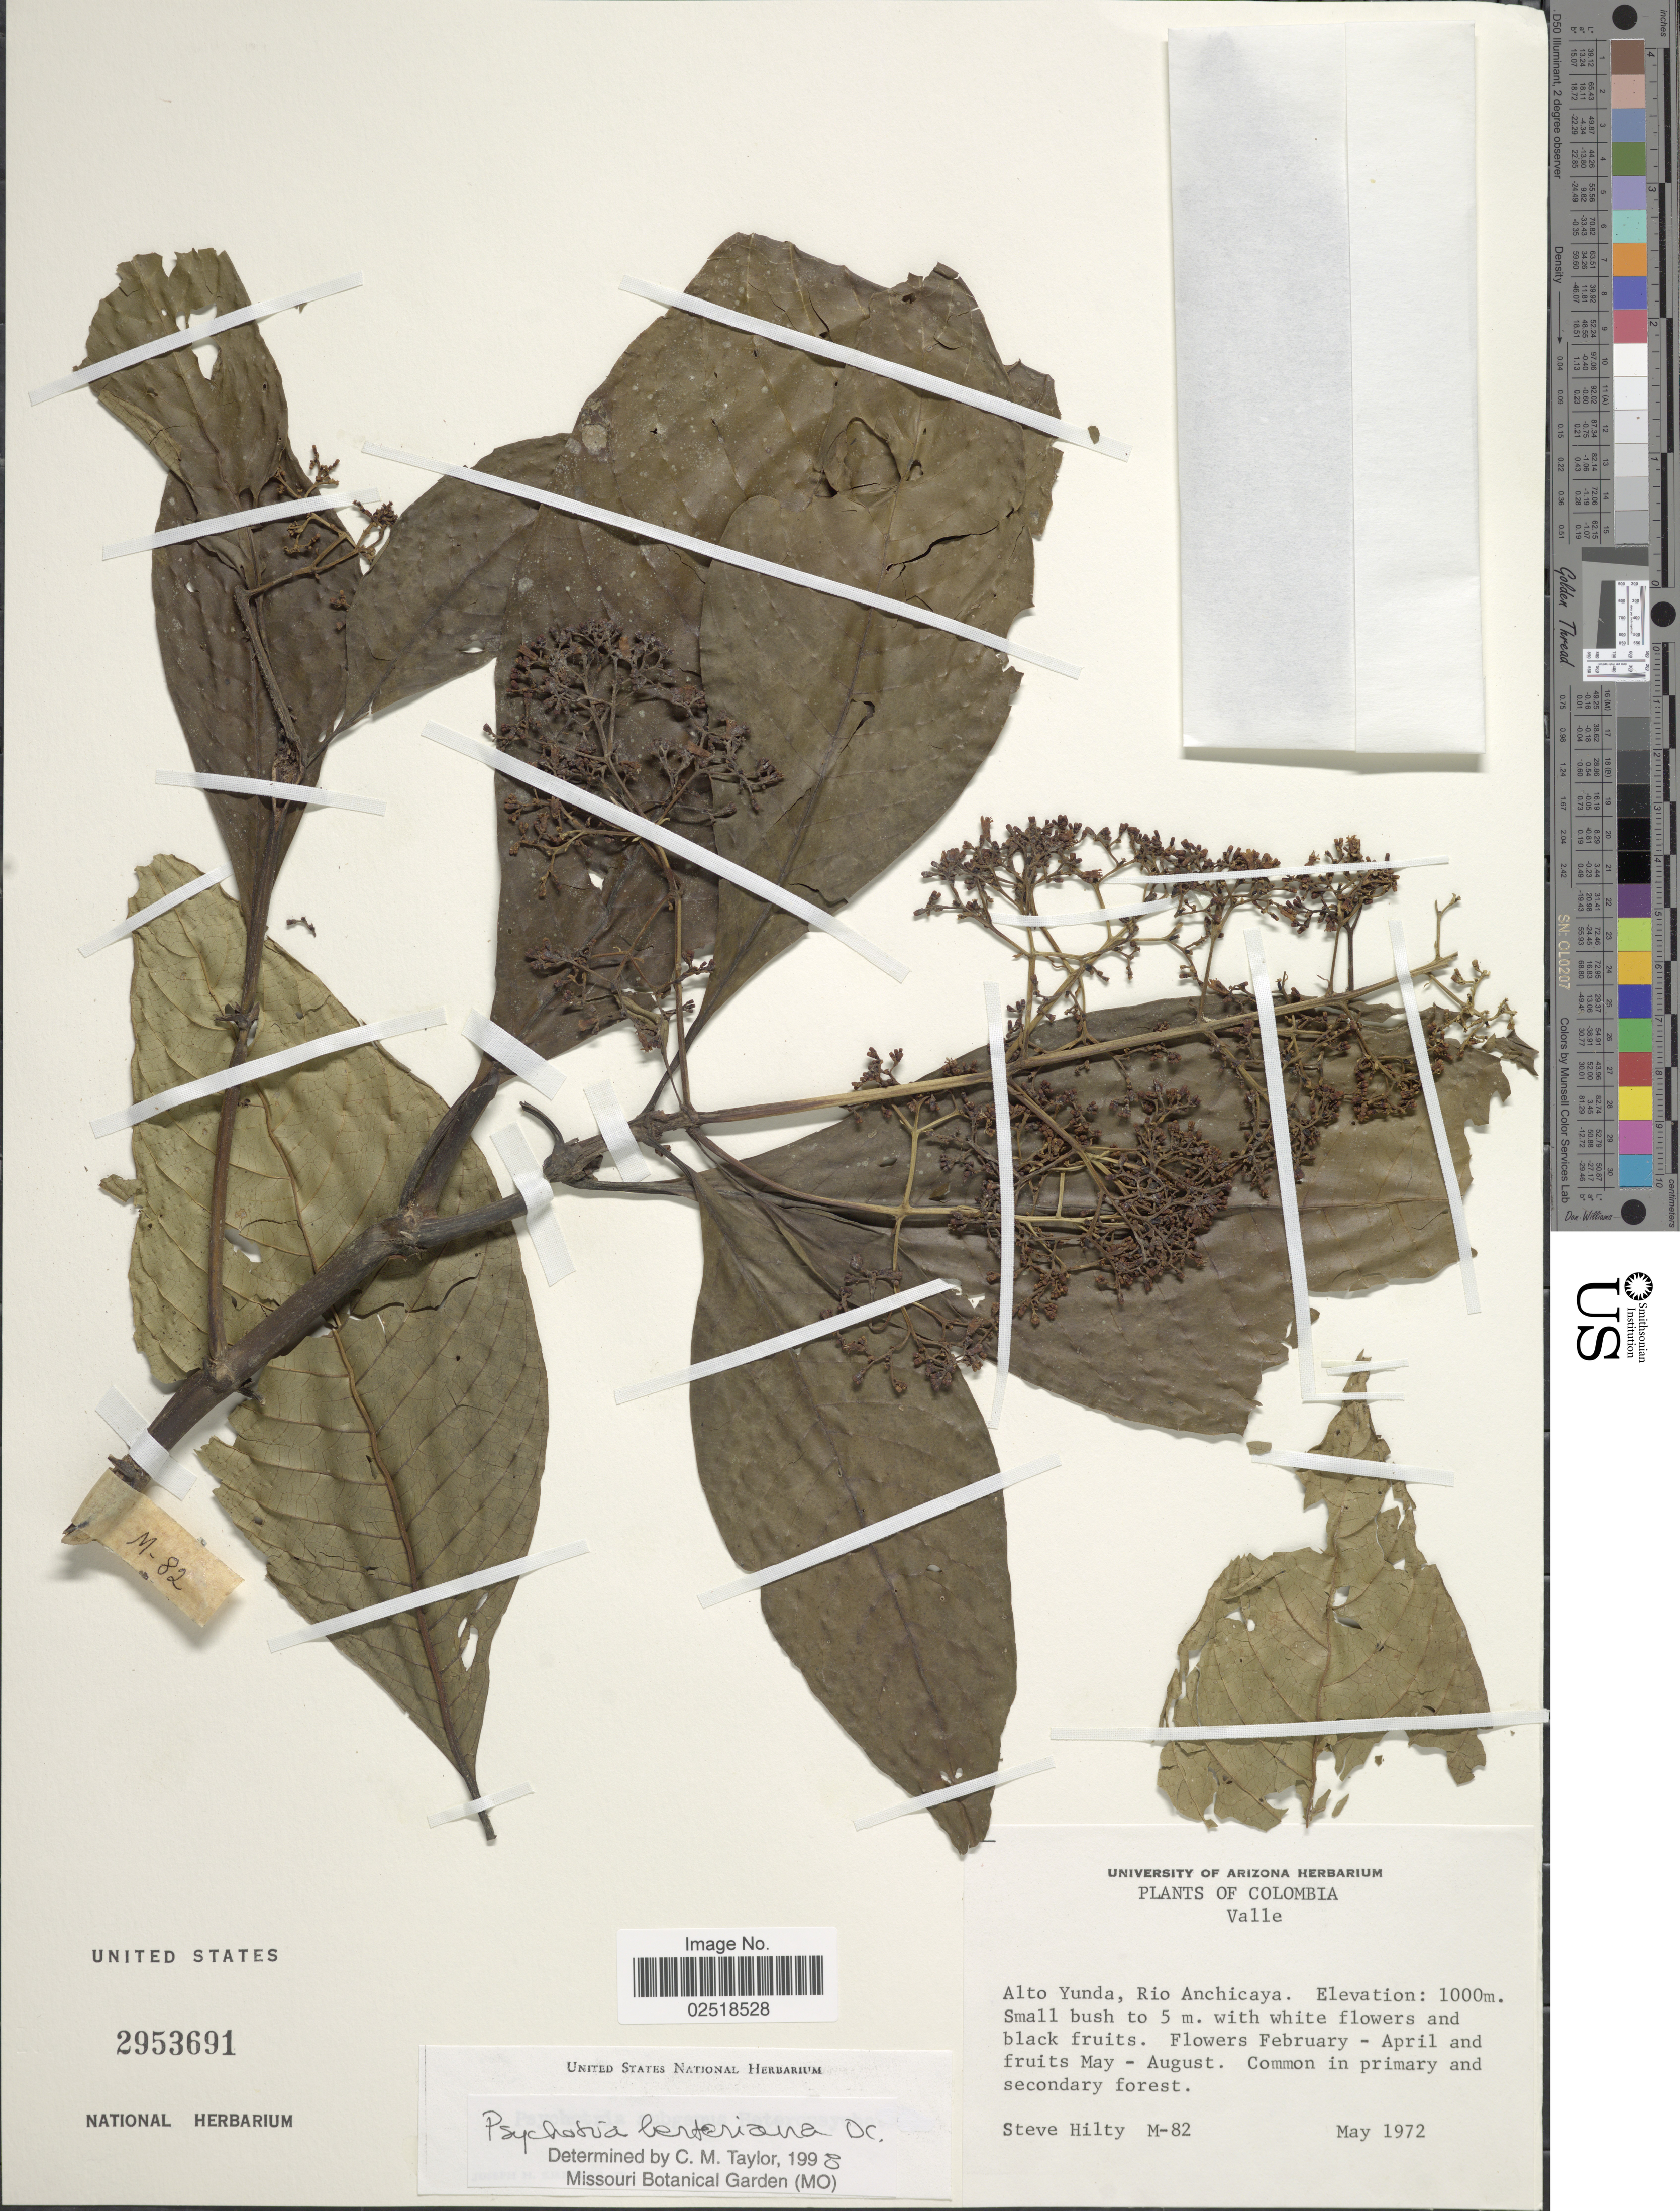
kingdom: Plantae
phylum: Tracheophyta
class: Magnoliopsida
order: Gentianales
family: Rubiaceae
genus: Psychotria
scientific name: Psychotria berteroana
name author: DC.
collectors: S. Hilty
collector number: M-82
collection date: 1972-05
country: Colombia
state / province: Valle del Cauca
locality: Valle, Alto Yunda, Rio Anchicaya.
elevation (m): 1000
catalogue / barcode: US 2953691